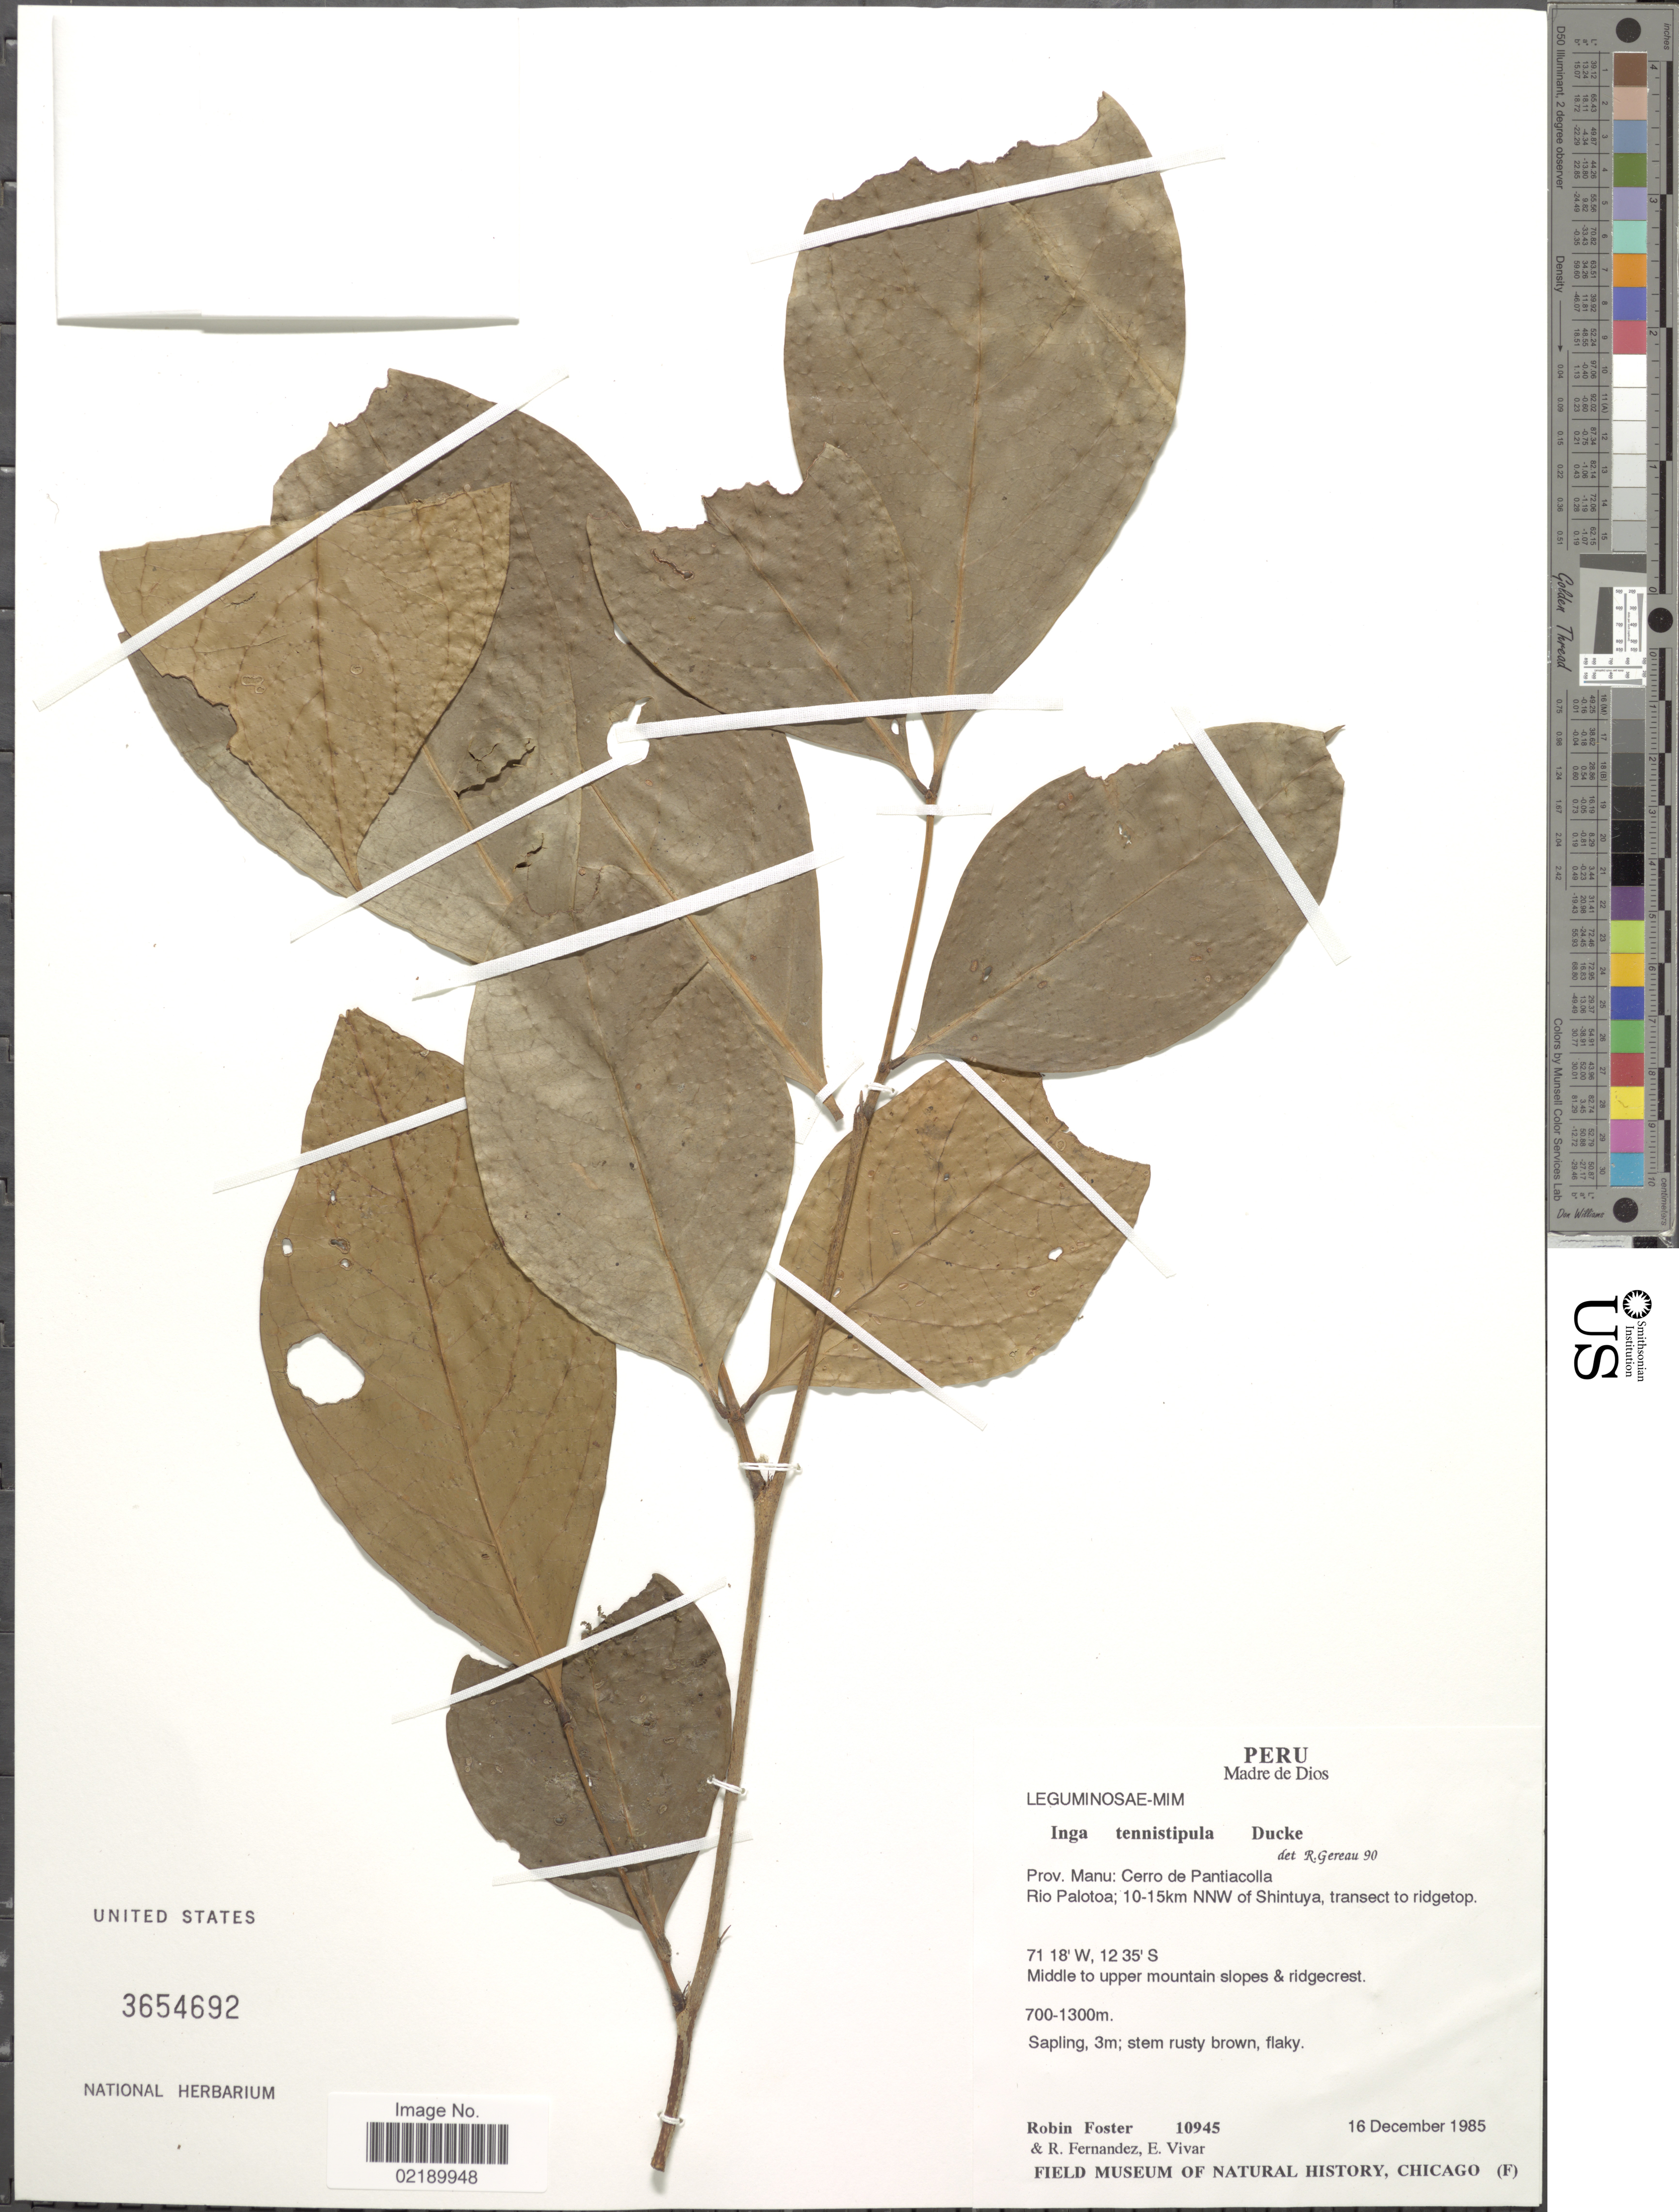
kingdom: Plantae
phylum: Tracheophyta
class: Magnoliopsida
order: Fabales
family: Fabaceae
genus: Inga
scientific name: Inga tenuistipula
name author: Ducke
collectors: R. B. Foster, R. Fernandez & E. Vivar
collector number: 10945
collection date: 1985-12-16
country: Peru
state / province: Madre de Dios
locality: Prov. Manu, Cerro de Pantiacolla, Rio Palotoa, 10-15 km NNW of Shintuya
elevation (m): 700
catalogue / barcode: US 3654692